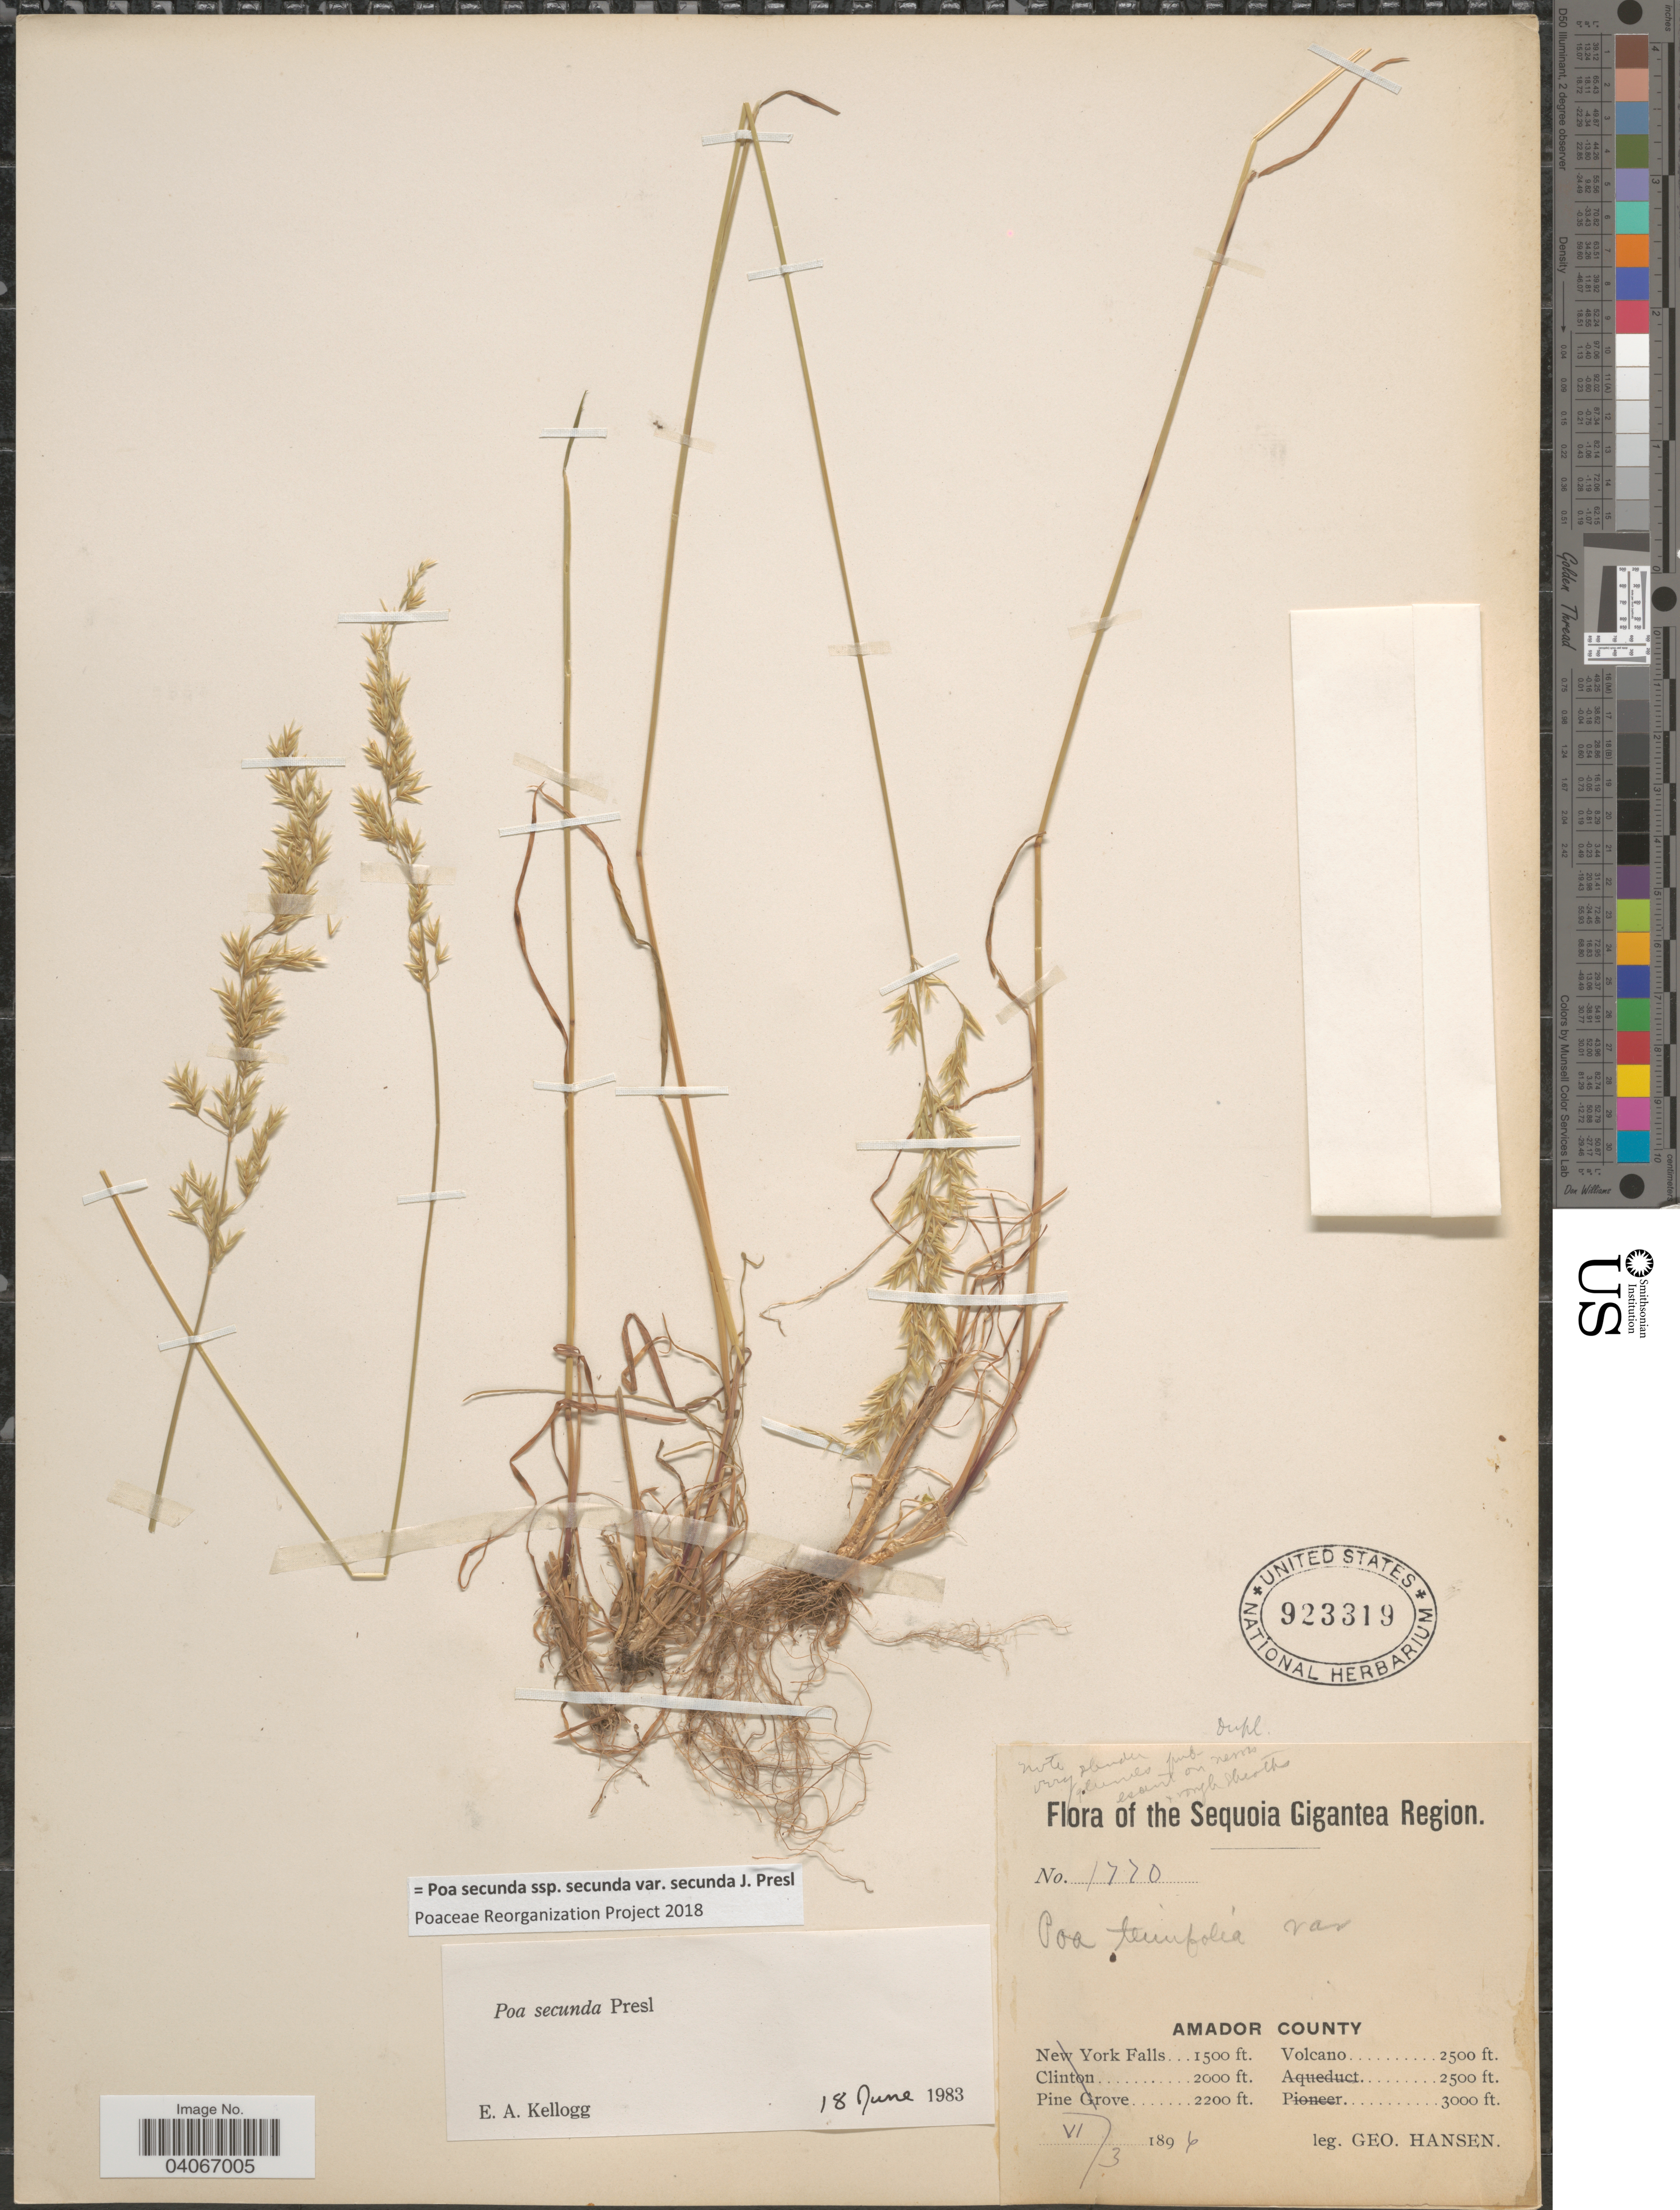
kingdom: Plantae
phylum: Tracheophyta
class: Liliopsida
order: Poales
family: Poaceae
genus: Poa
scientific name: Poa secunda subsp. secunda var. secunda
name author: J. Presl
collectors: G. Hansen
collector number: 1770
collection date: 1896-06-03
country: United States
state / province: California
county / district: Amador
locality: The Sequoia Gigantea Region. Amador County. Volcano.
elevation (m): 762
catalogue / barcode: US 923319